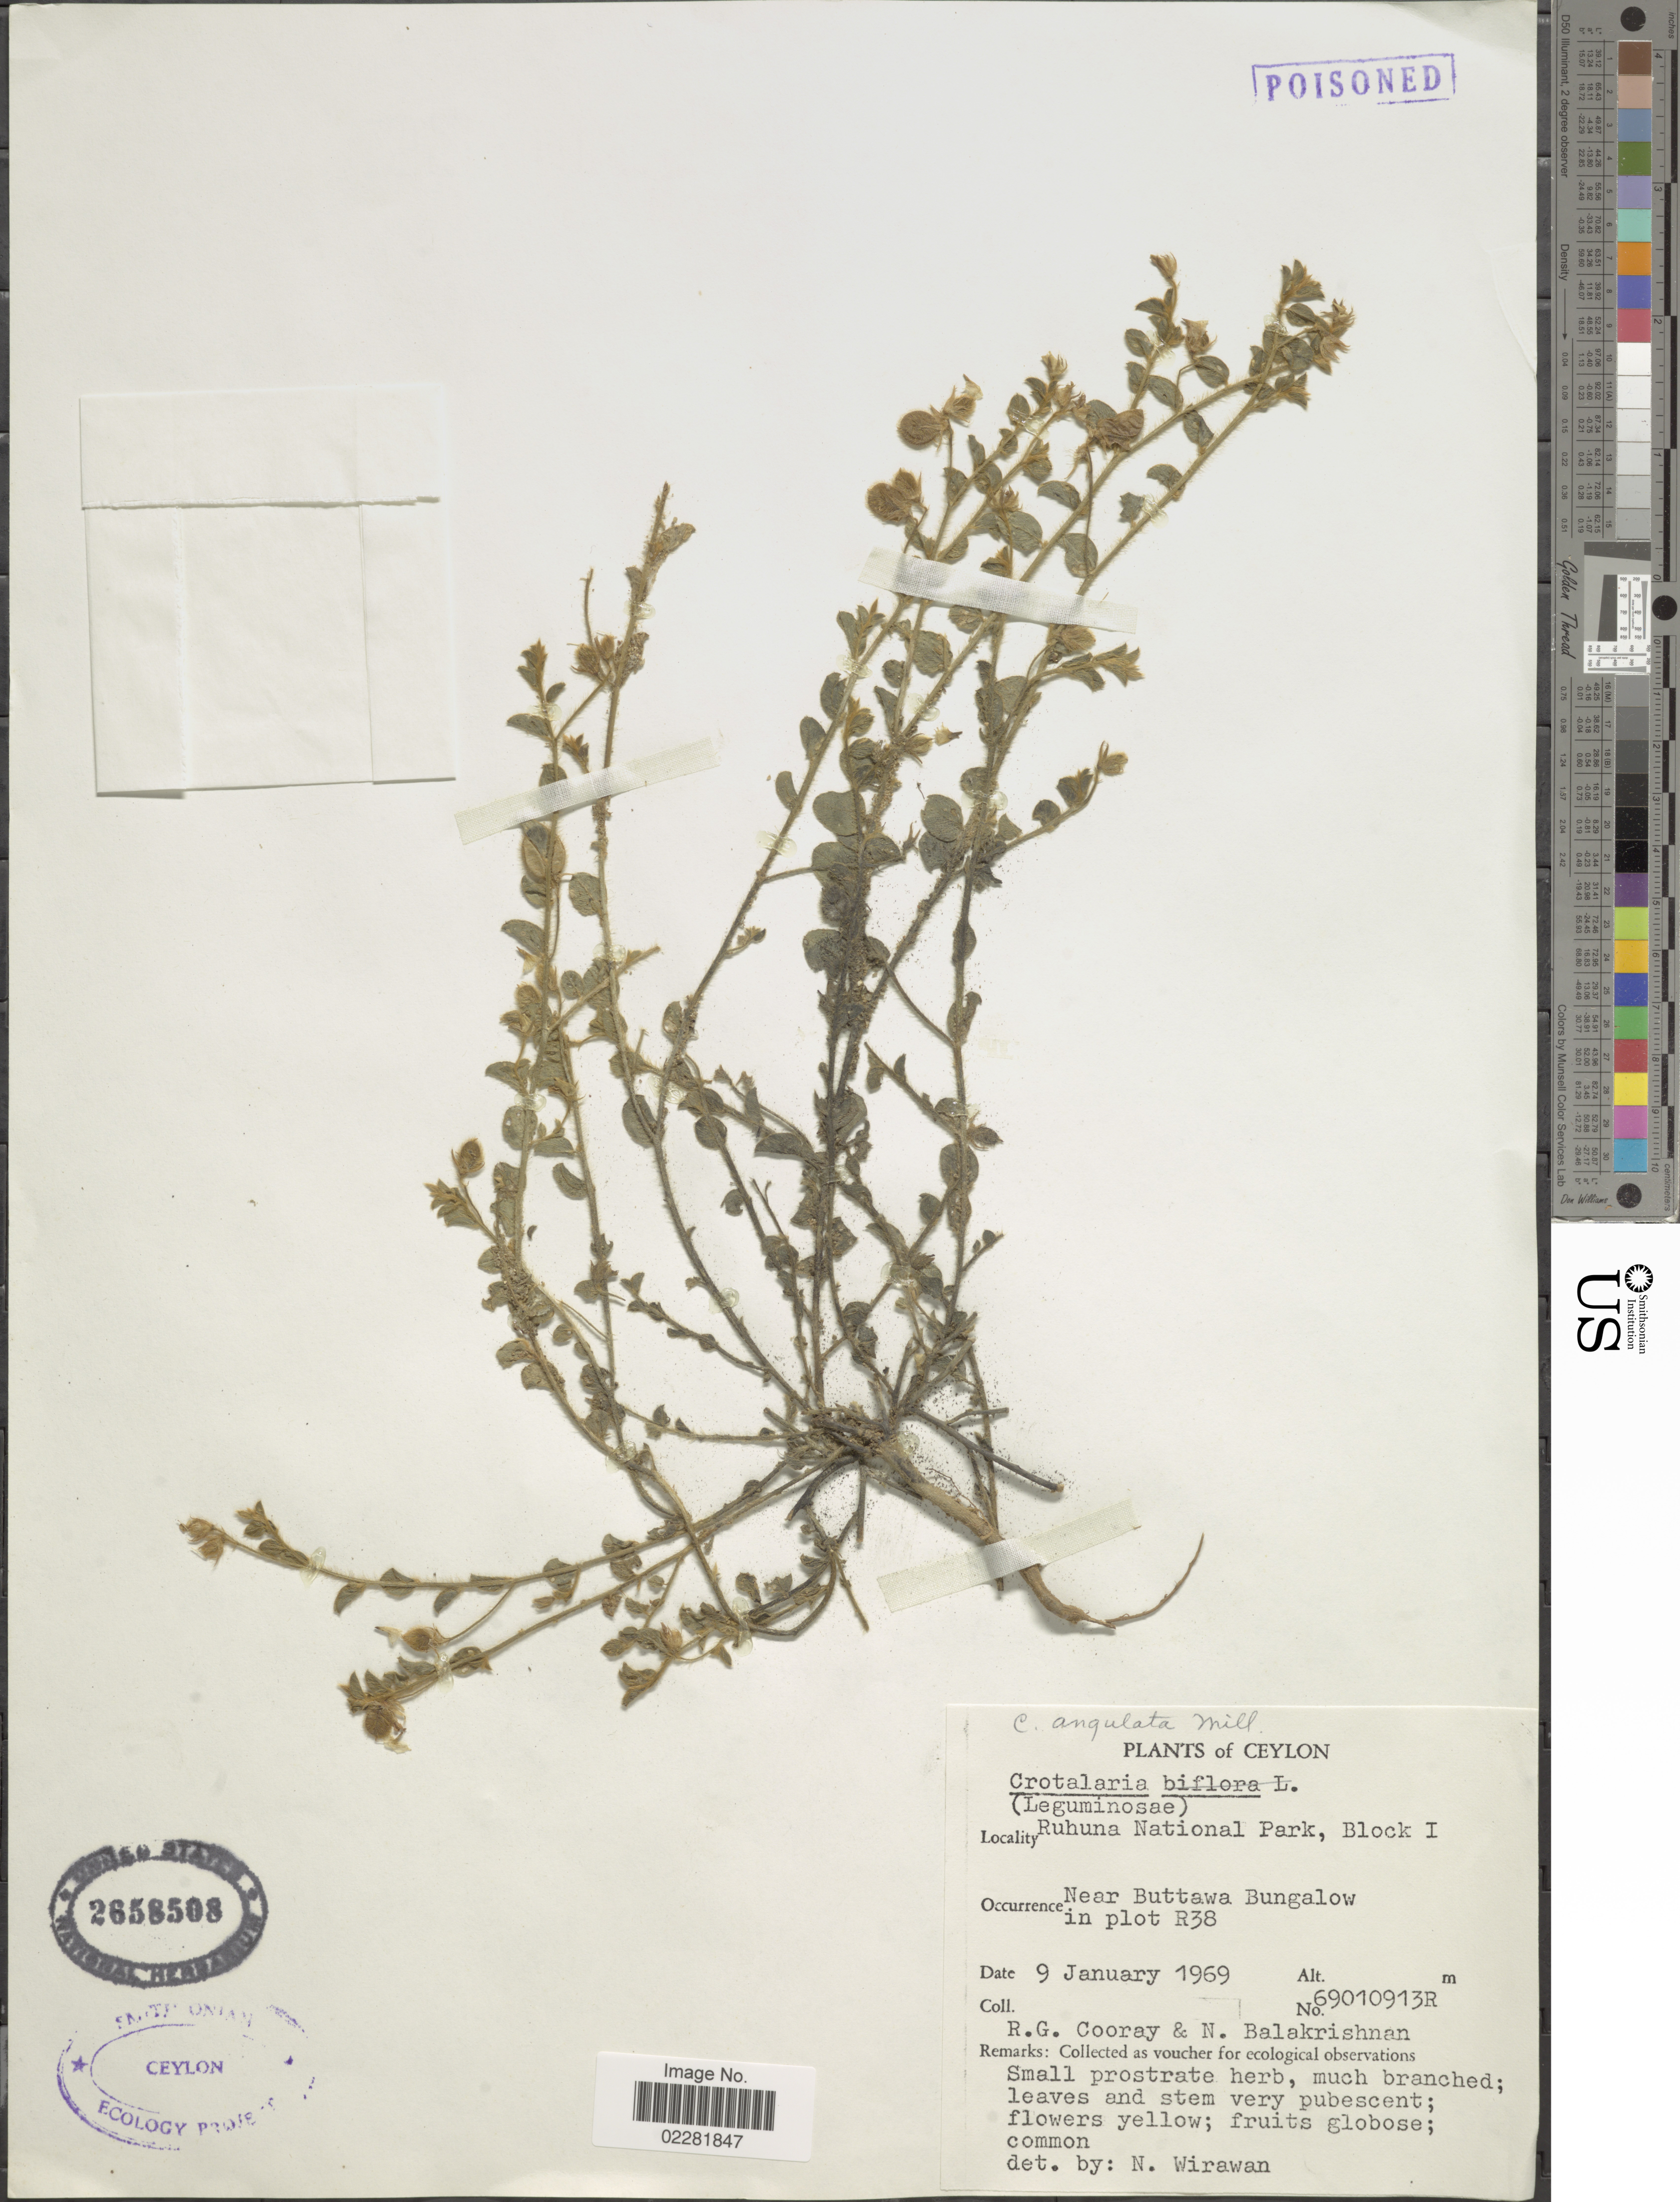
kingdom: Plantae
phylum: Tracheophyta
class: Magnoliopsida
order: Fabales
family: Fabaceae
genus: Crotalaria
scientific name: Crotalaria angulata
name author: Mill.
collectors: R. Cooray & N. Balakrishnan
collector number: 69010913R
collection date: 1969-01-09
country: Sri Lanka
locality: Ceylon, Ruhuna National Park, Block 1, near Buttaa Bungalow in plot R38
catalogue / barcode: US 2658508